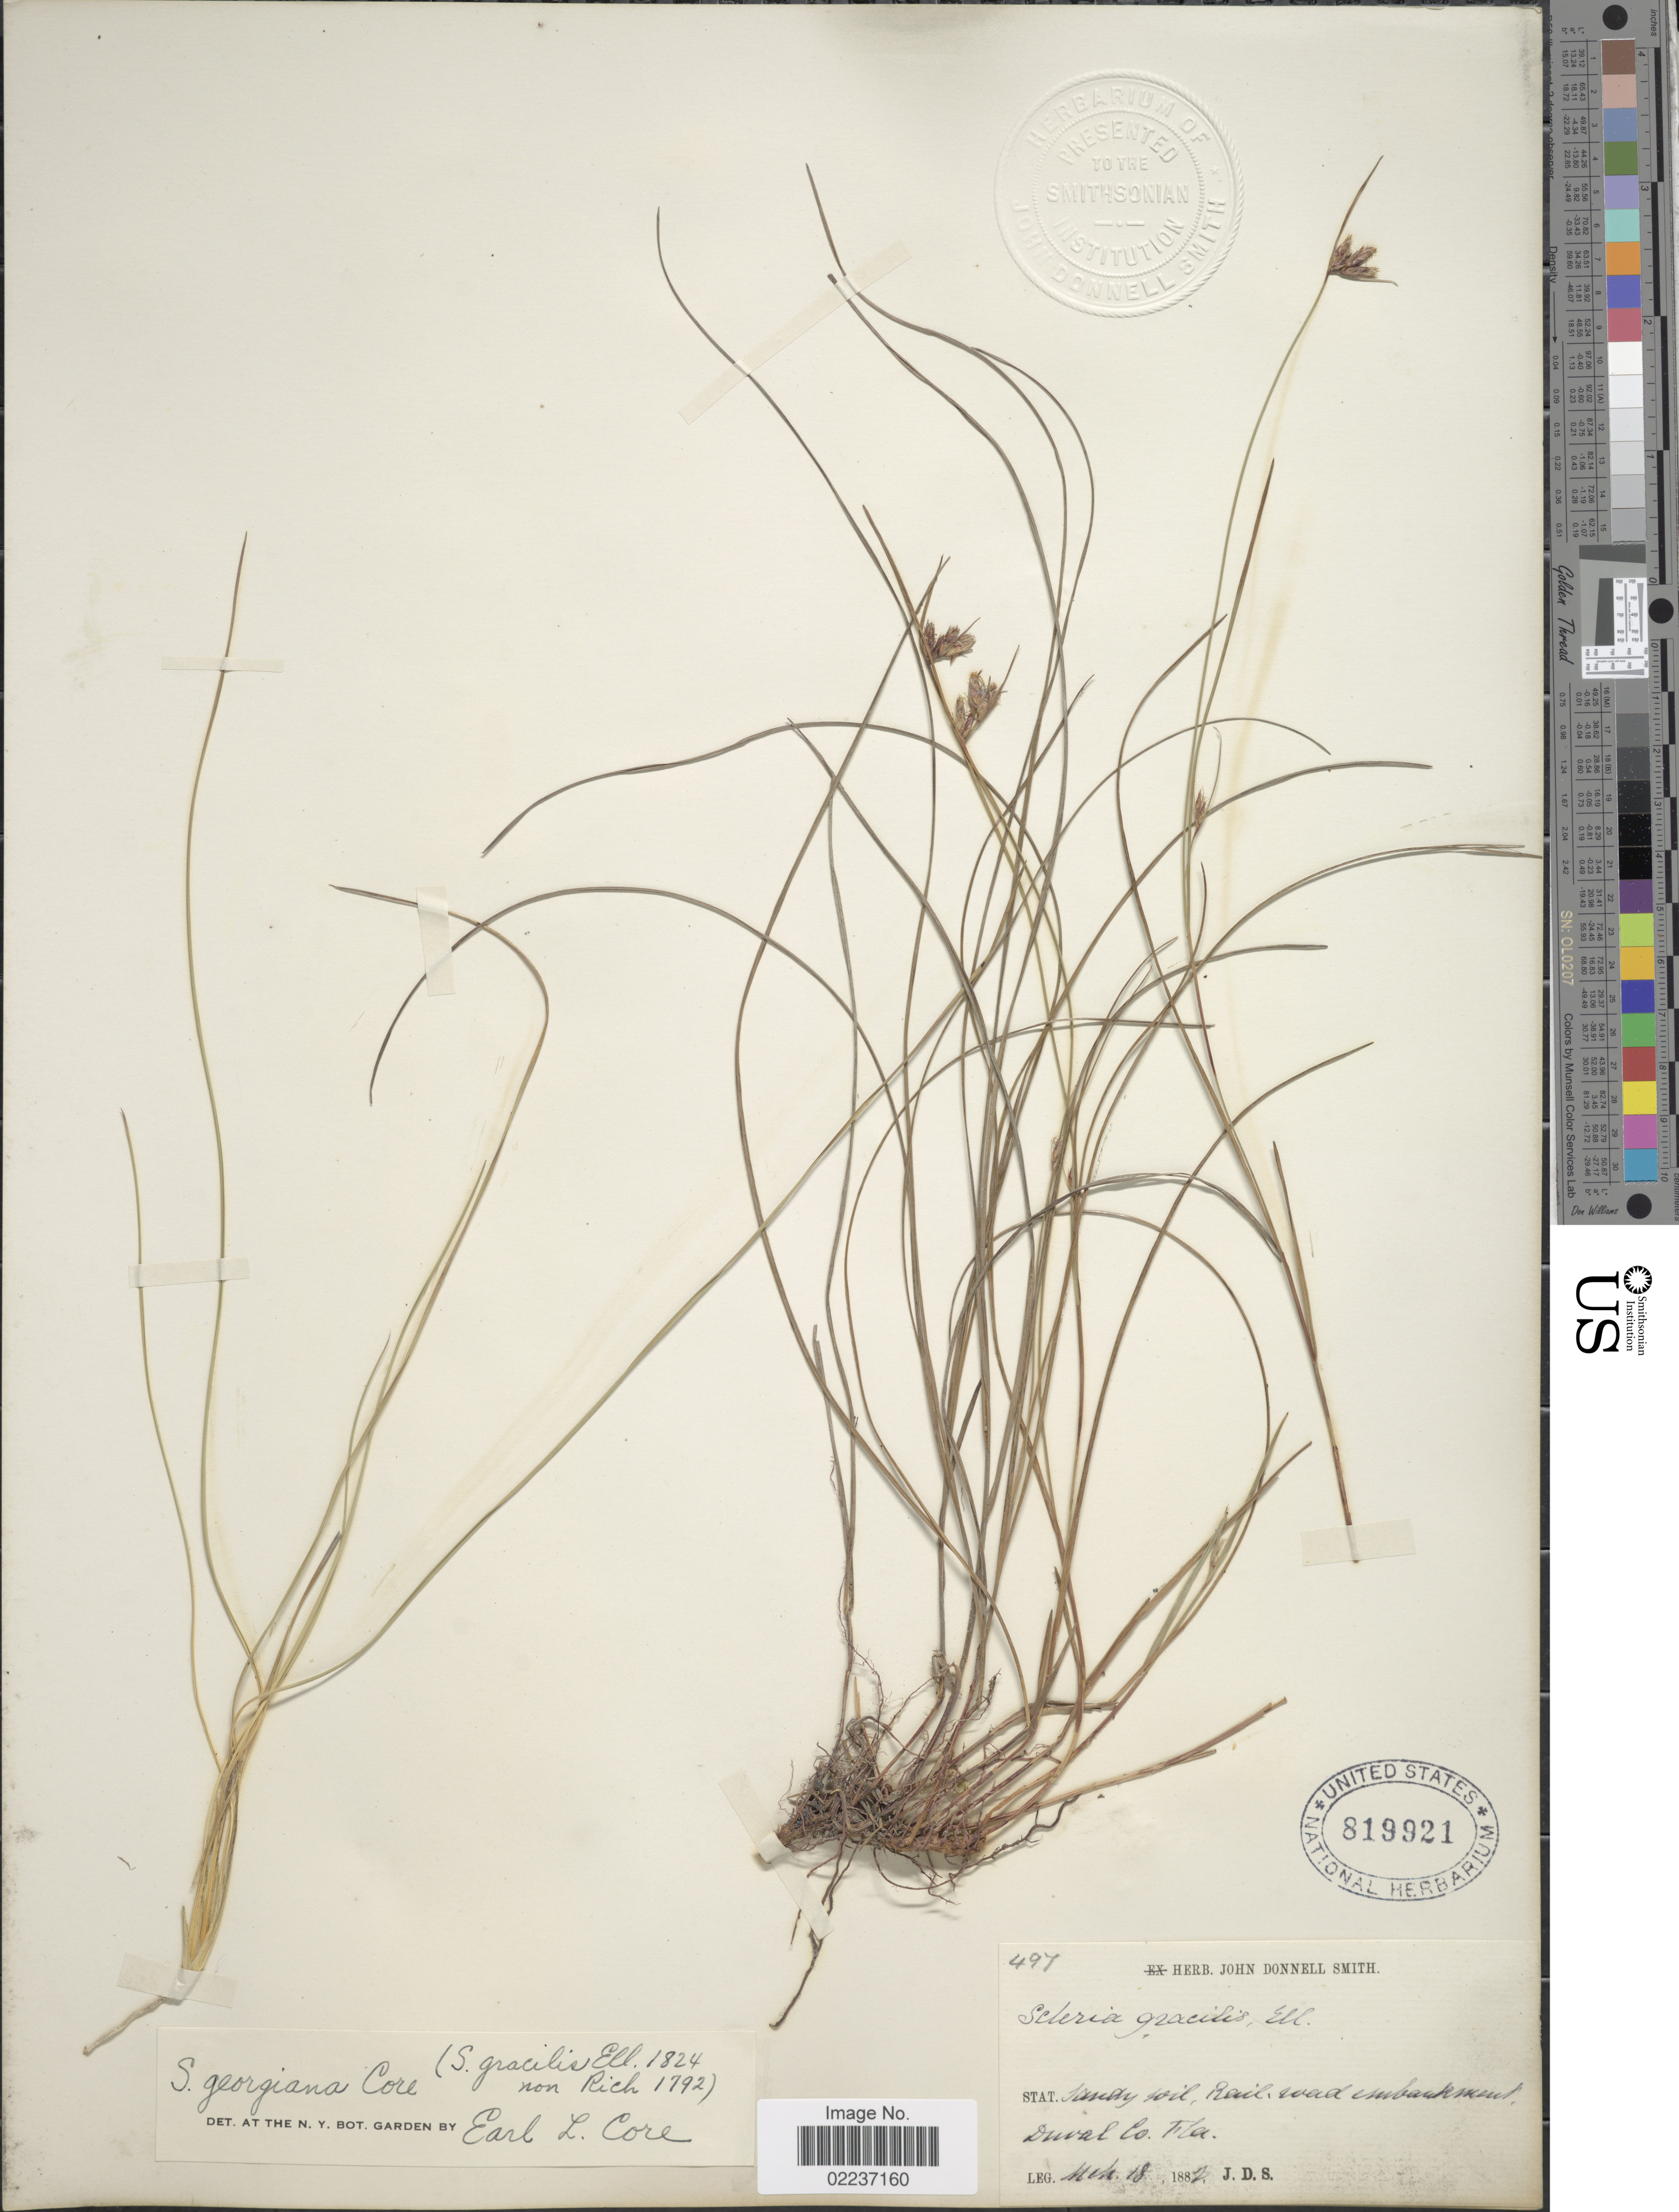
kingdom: Plantae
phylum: Tracheophyta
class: Liliopsida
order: Poales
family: Cyperaceae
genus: Scleria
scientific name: Scleria georgiana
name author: Core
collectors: J. Donnell Smith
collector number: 497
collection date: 1882-03-18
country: United States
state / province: Florida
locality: Sandy soil, rial, road embankment, Duval Co.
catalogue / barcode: US 819921